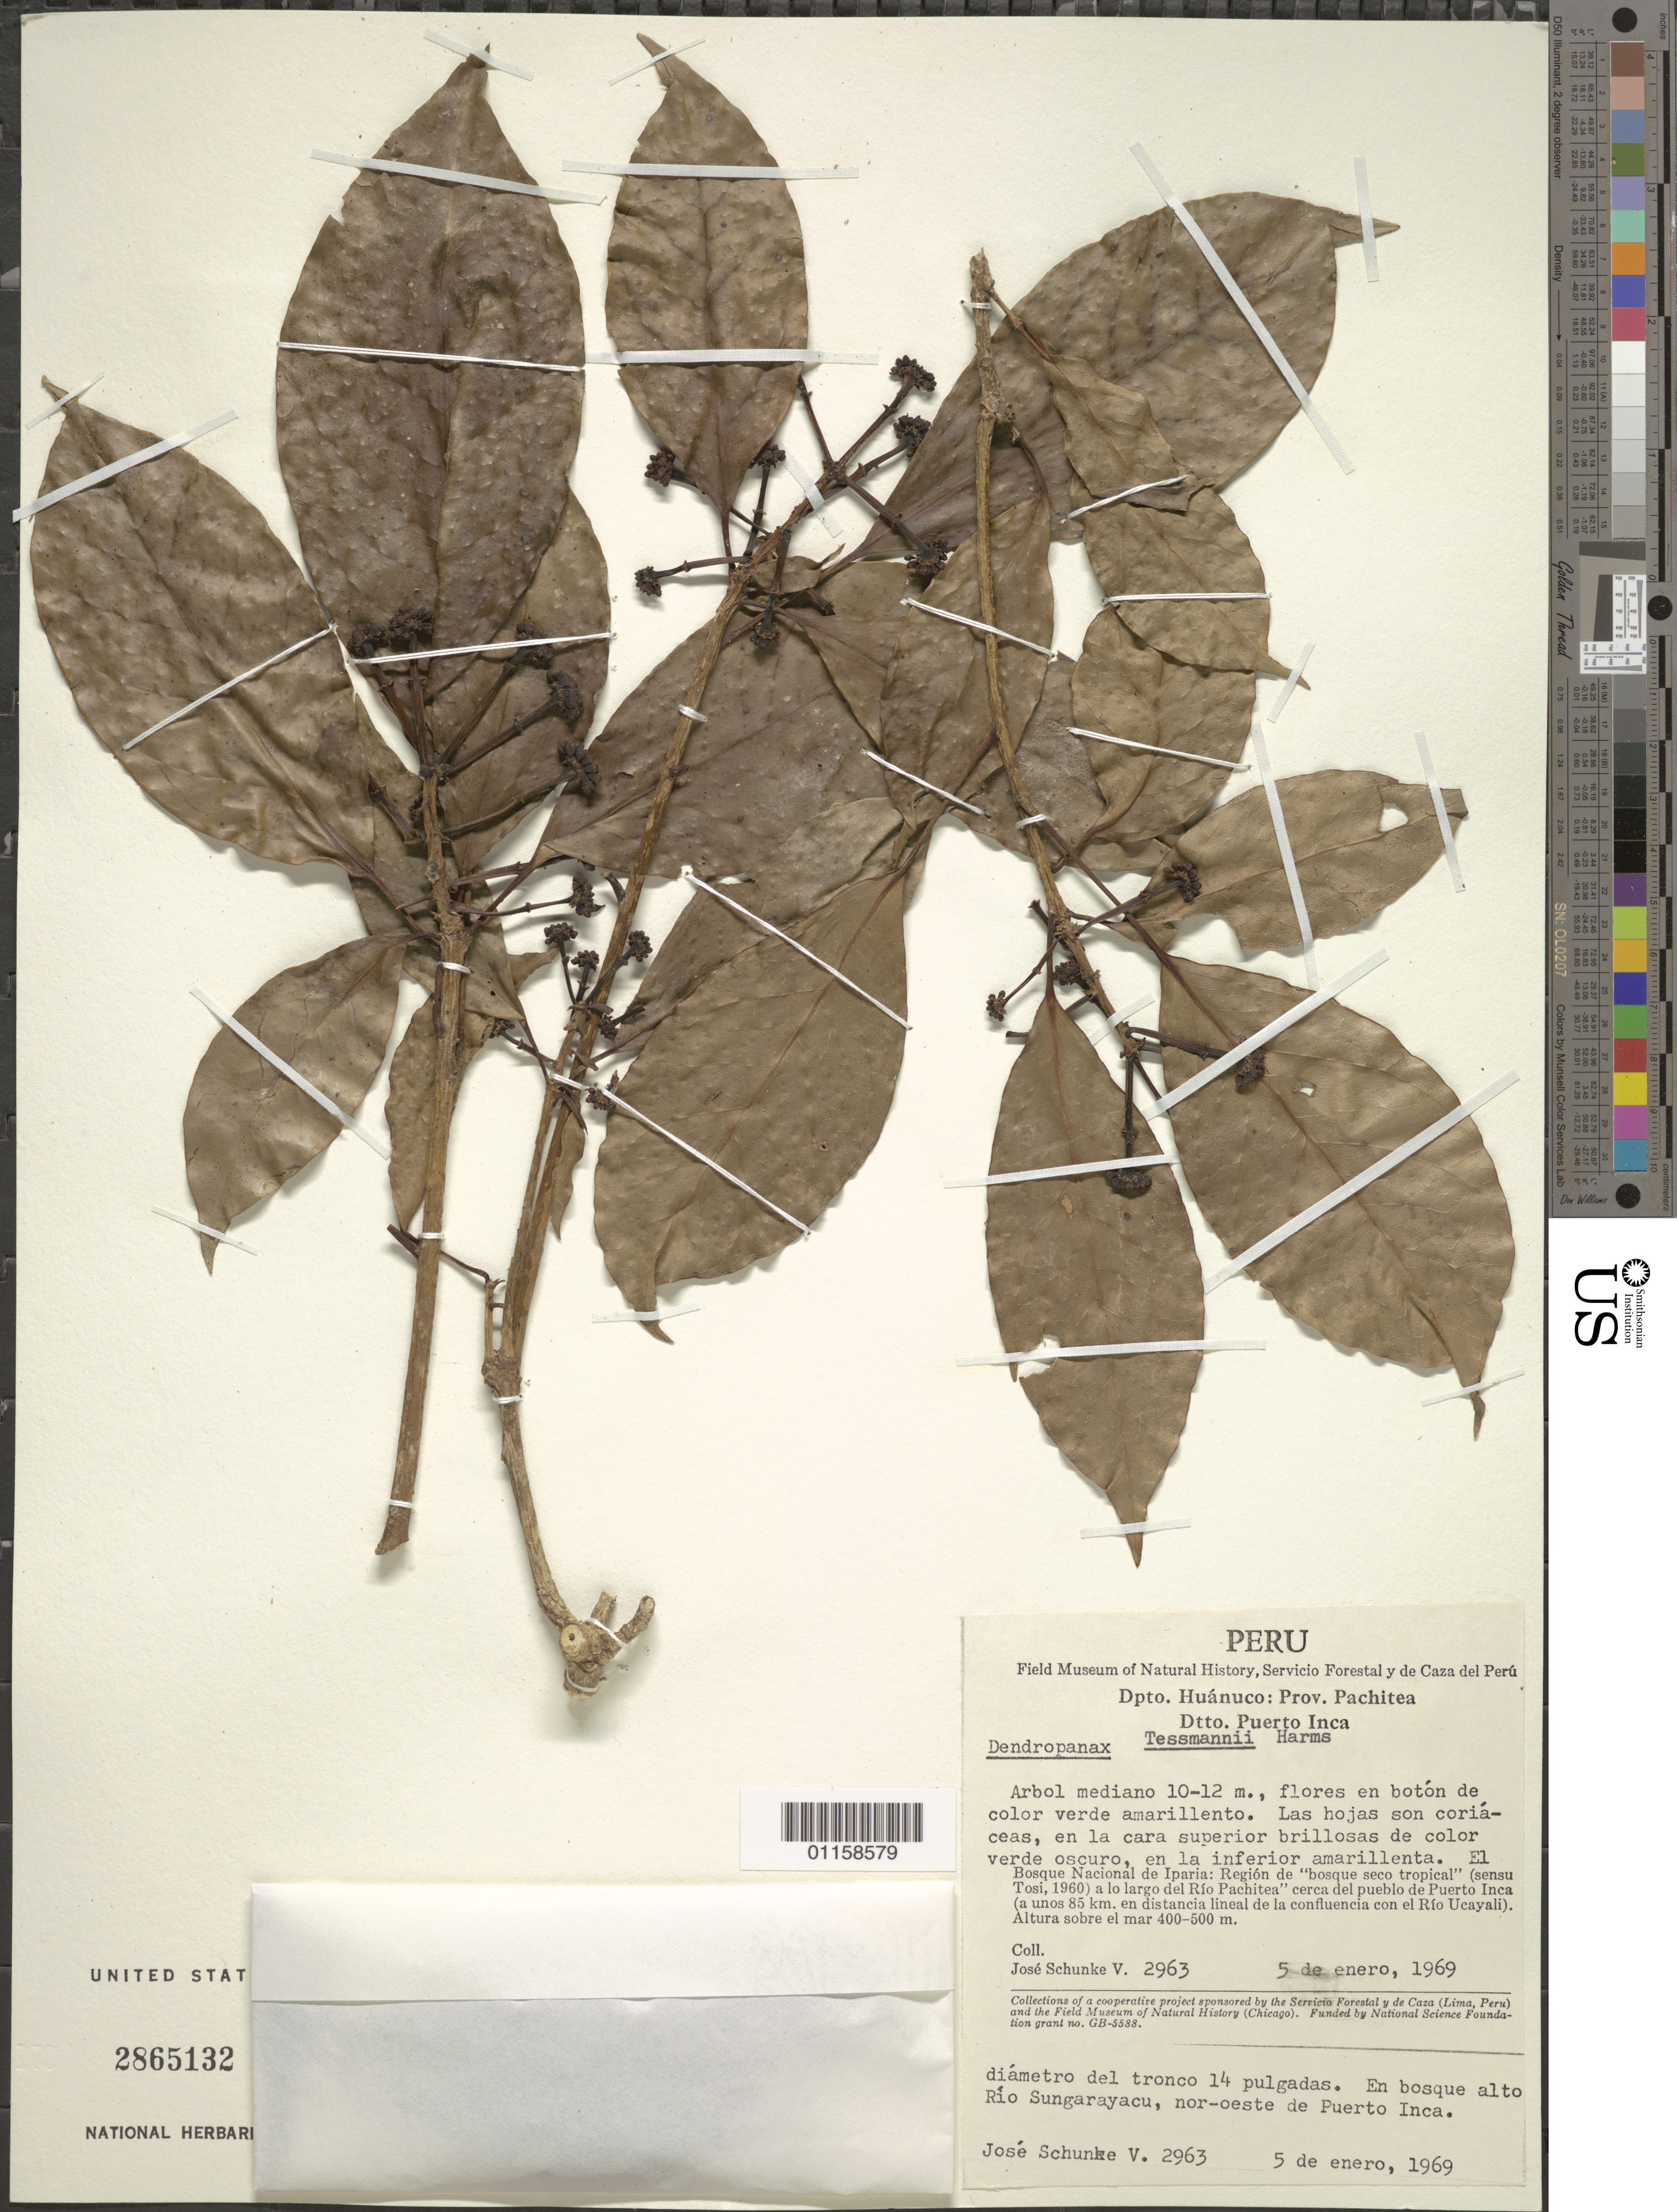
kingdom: Plantae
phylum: Tracheophyta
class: Magnoliopsida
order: Apiales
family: Araliaceae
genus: Dendropanax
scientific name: Dendropanax tessmannii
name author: (Harms) Harms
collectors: J. Schunke Vigo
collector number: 2963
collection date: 1969-01-05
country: Peru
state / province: Huánuco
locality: Prov. Pachitea, Dtto. Puerto Inca.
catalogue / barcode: US 2865132